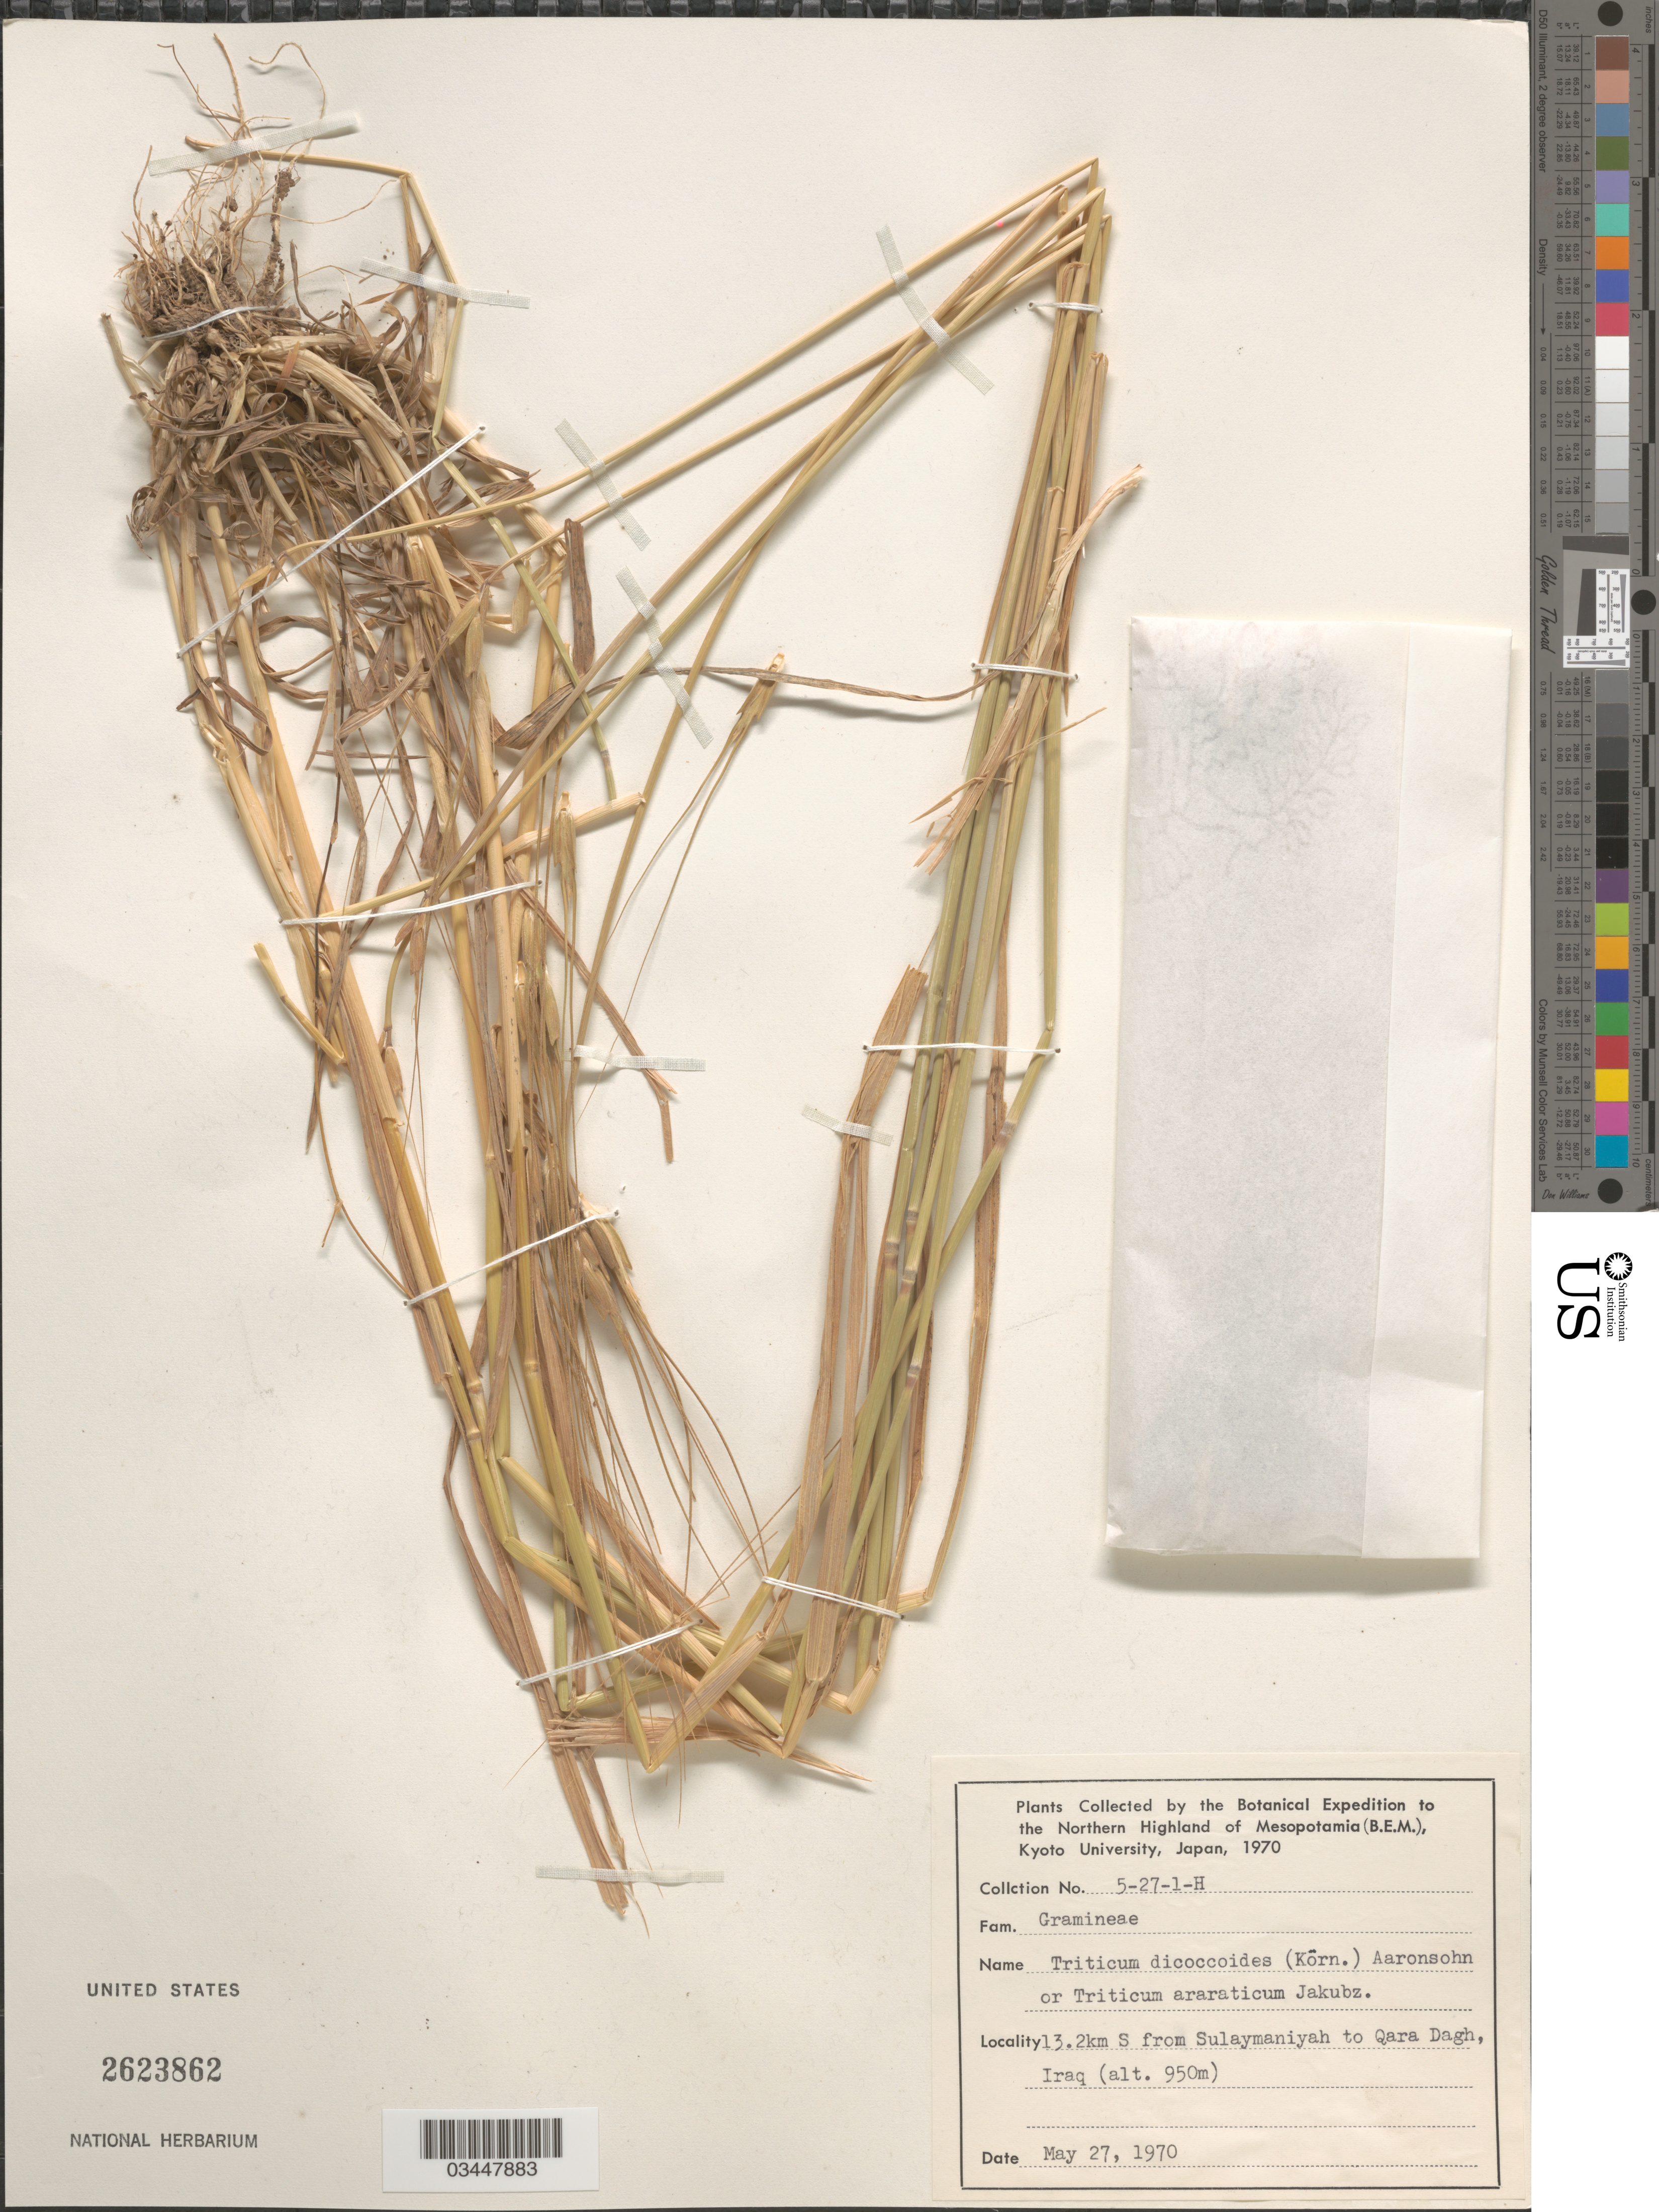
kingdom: Plantae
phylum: Tracheophyta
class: Liliopsida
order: Poales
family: Poaceae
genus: Triticum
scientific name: Triticum dicoccoides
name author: (Körn.) Körn. ex Schweinf.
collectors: Botanical Expedition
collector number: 5-27-1-H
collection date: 1970-05-27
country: Iraq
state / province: As Sulaymānīyah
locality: To the Northern Highland of Mesopotamia (B.E.M.). 13.2km S from Sulaymaniyah to Qara Dagh.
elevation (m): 950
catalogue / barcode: US 2623862